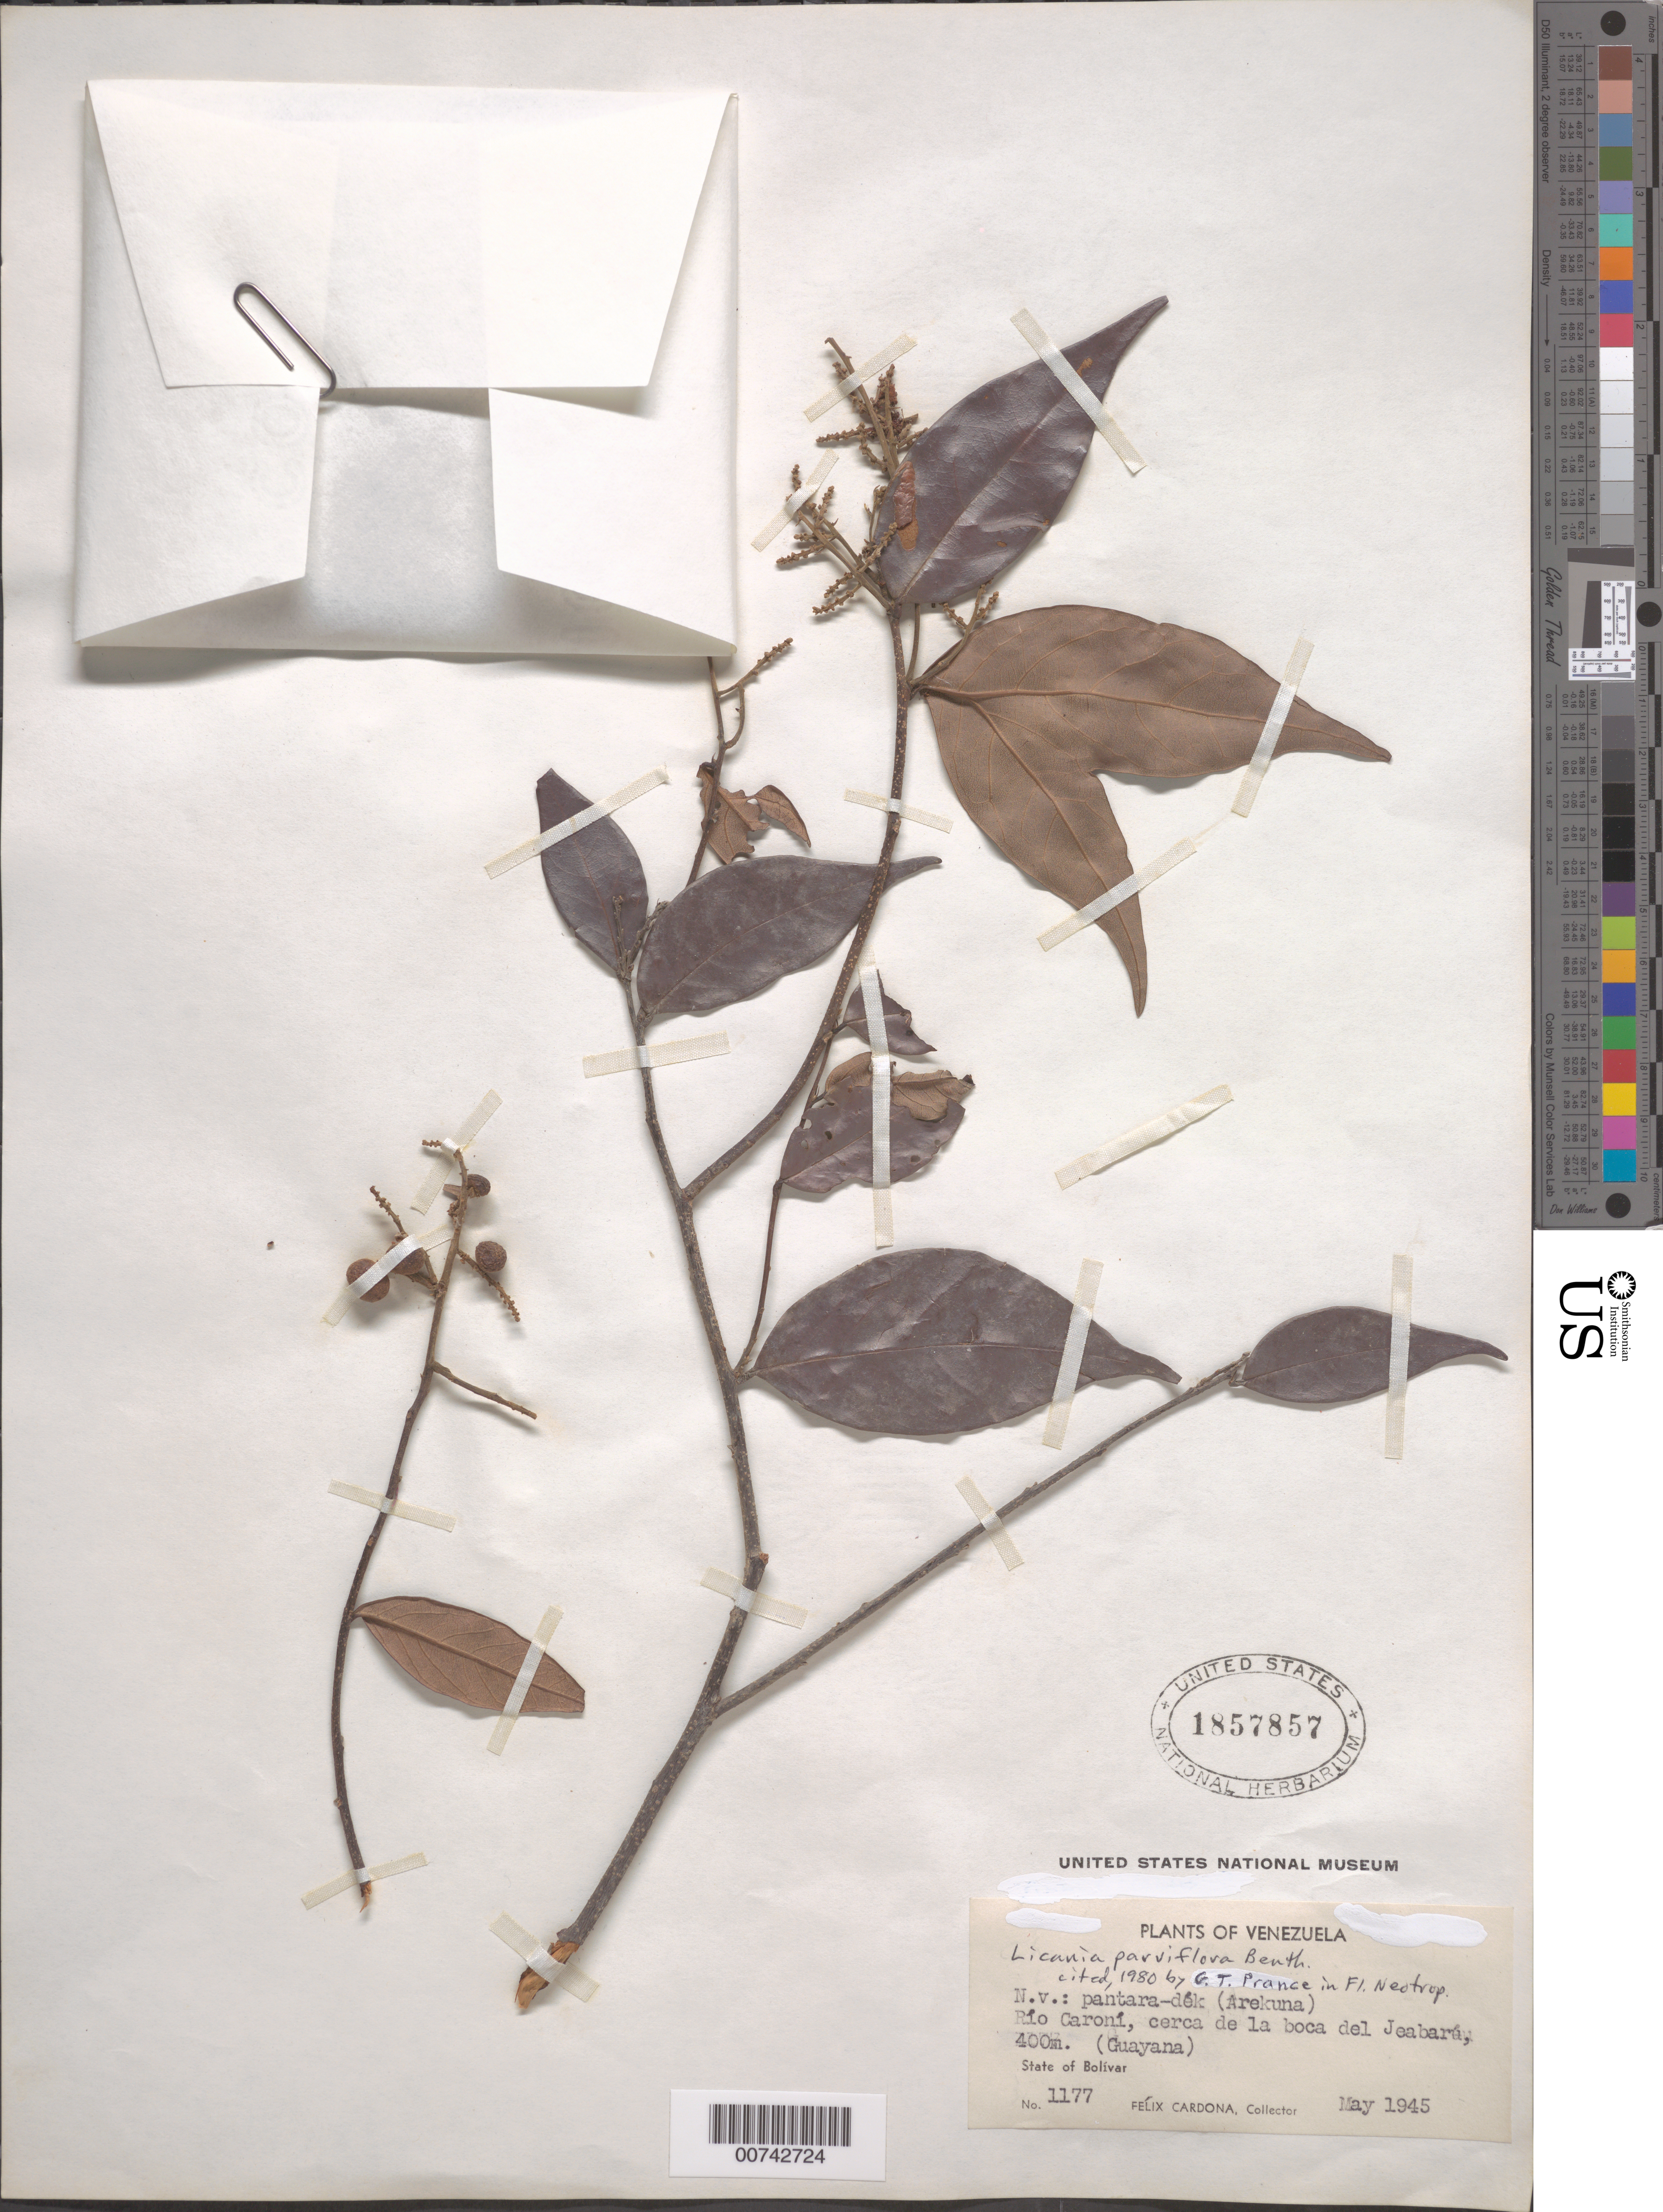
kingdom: Plantae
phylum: Tracheophyta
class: Magnoliopsida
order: Malpighiales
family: Chrysobalanaceae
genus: Licania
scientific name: Licania parviflora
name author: Benth.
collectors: F. Cardona Puig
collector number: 1177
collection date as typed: May-45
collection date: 1945-05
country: Venezuela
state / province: Bolívar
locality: Río Caroní, Jeabarú (Guayana)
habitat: Cerca de la boca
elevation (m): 400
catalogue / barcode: US 1857857